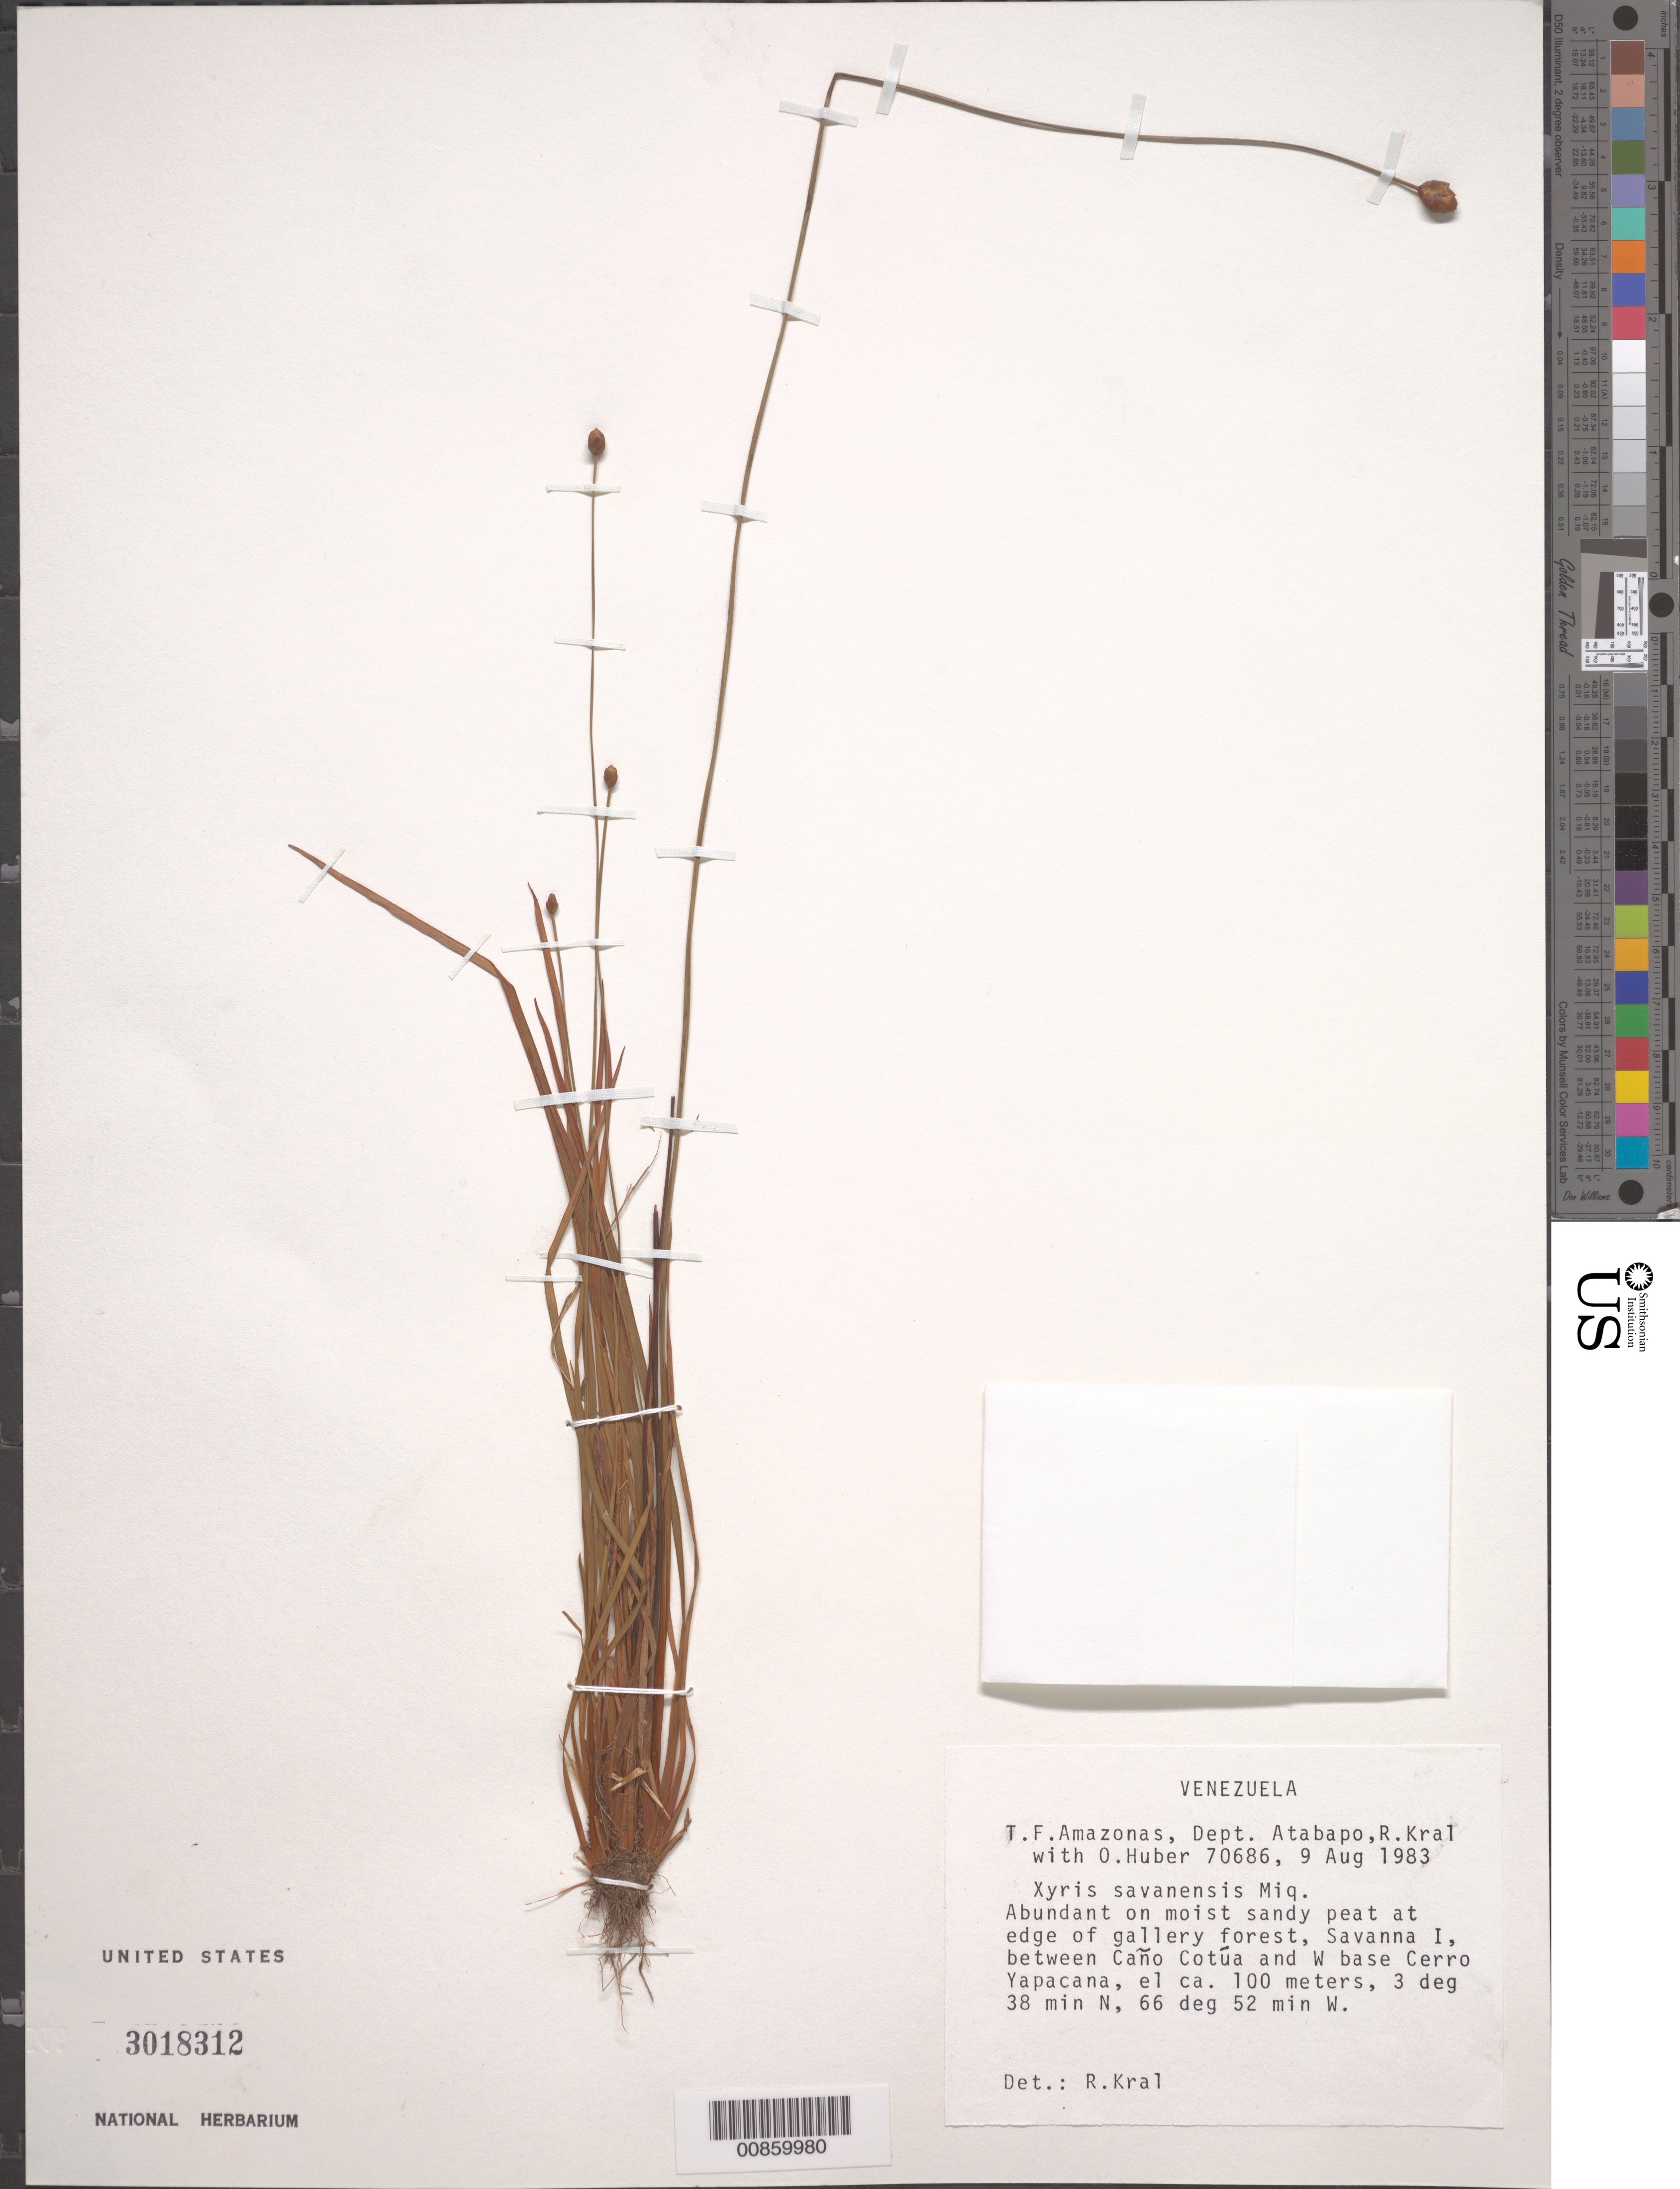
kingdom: Plantae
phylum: Tracheophyta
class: Liliopsida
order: Poales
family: Xyridaceae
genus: Xyris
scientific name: Xyris savanensis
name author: Miq.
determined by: Kral, Robert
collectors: R. Kral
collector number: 70686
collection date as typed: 9-Aug-83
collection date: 1983-08-09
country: Venezuela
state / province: Amazonas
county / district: Atabapo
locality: Savanna I; between Caño Cotúa and W base of Cerro Yapacána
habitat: Moist sandy peat at edge of gallery forest.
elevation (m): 100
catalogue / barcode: US 3018312